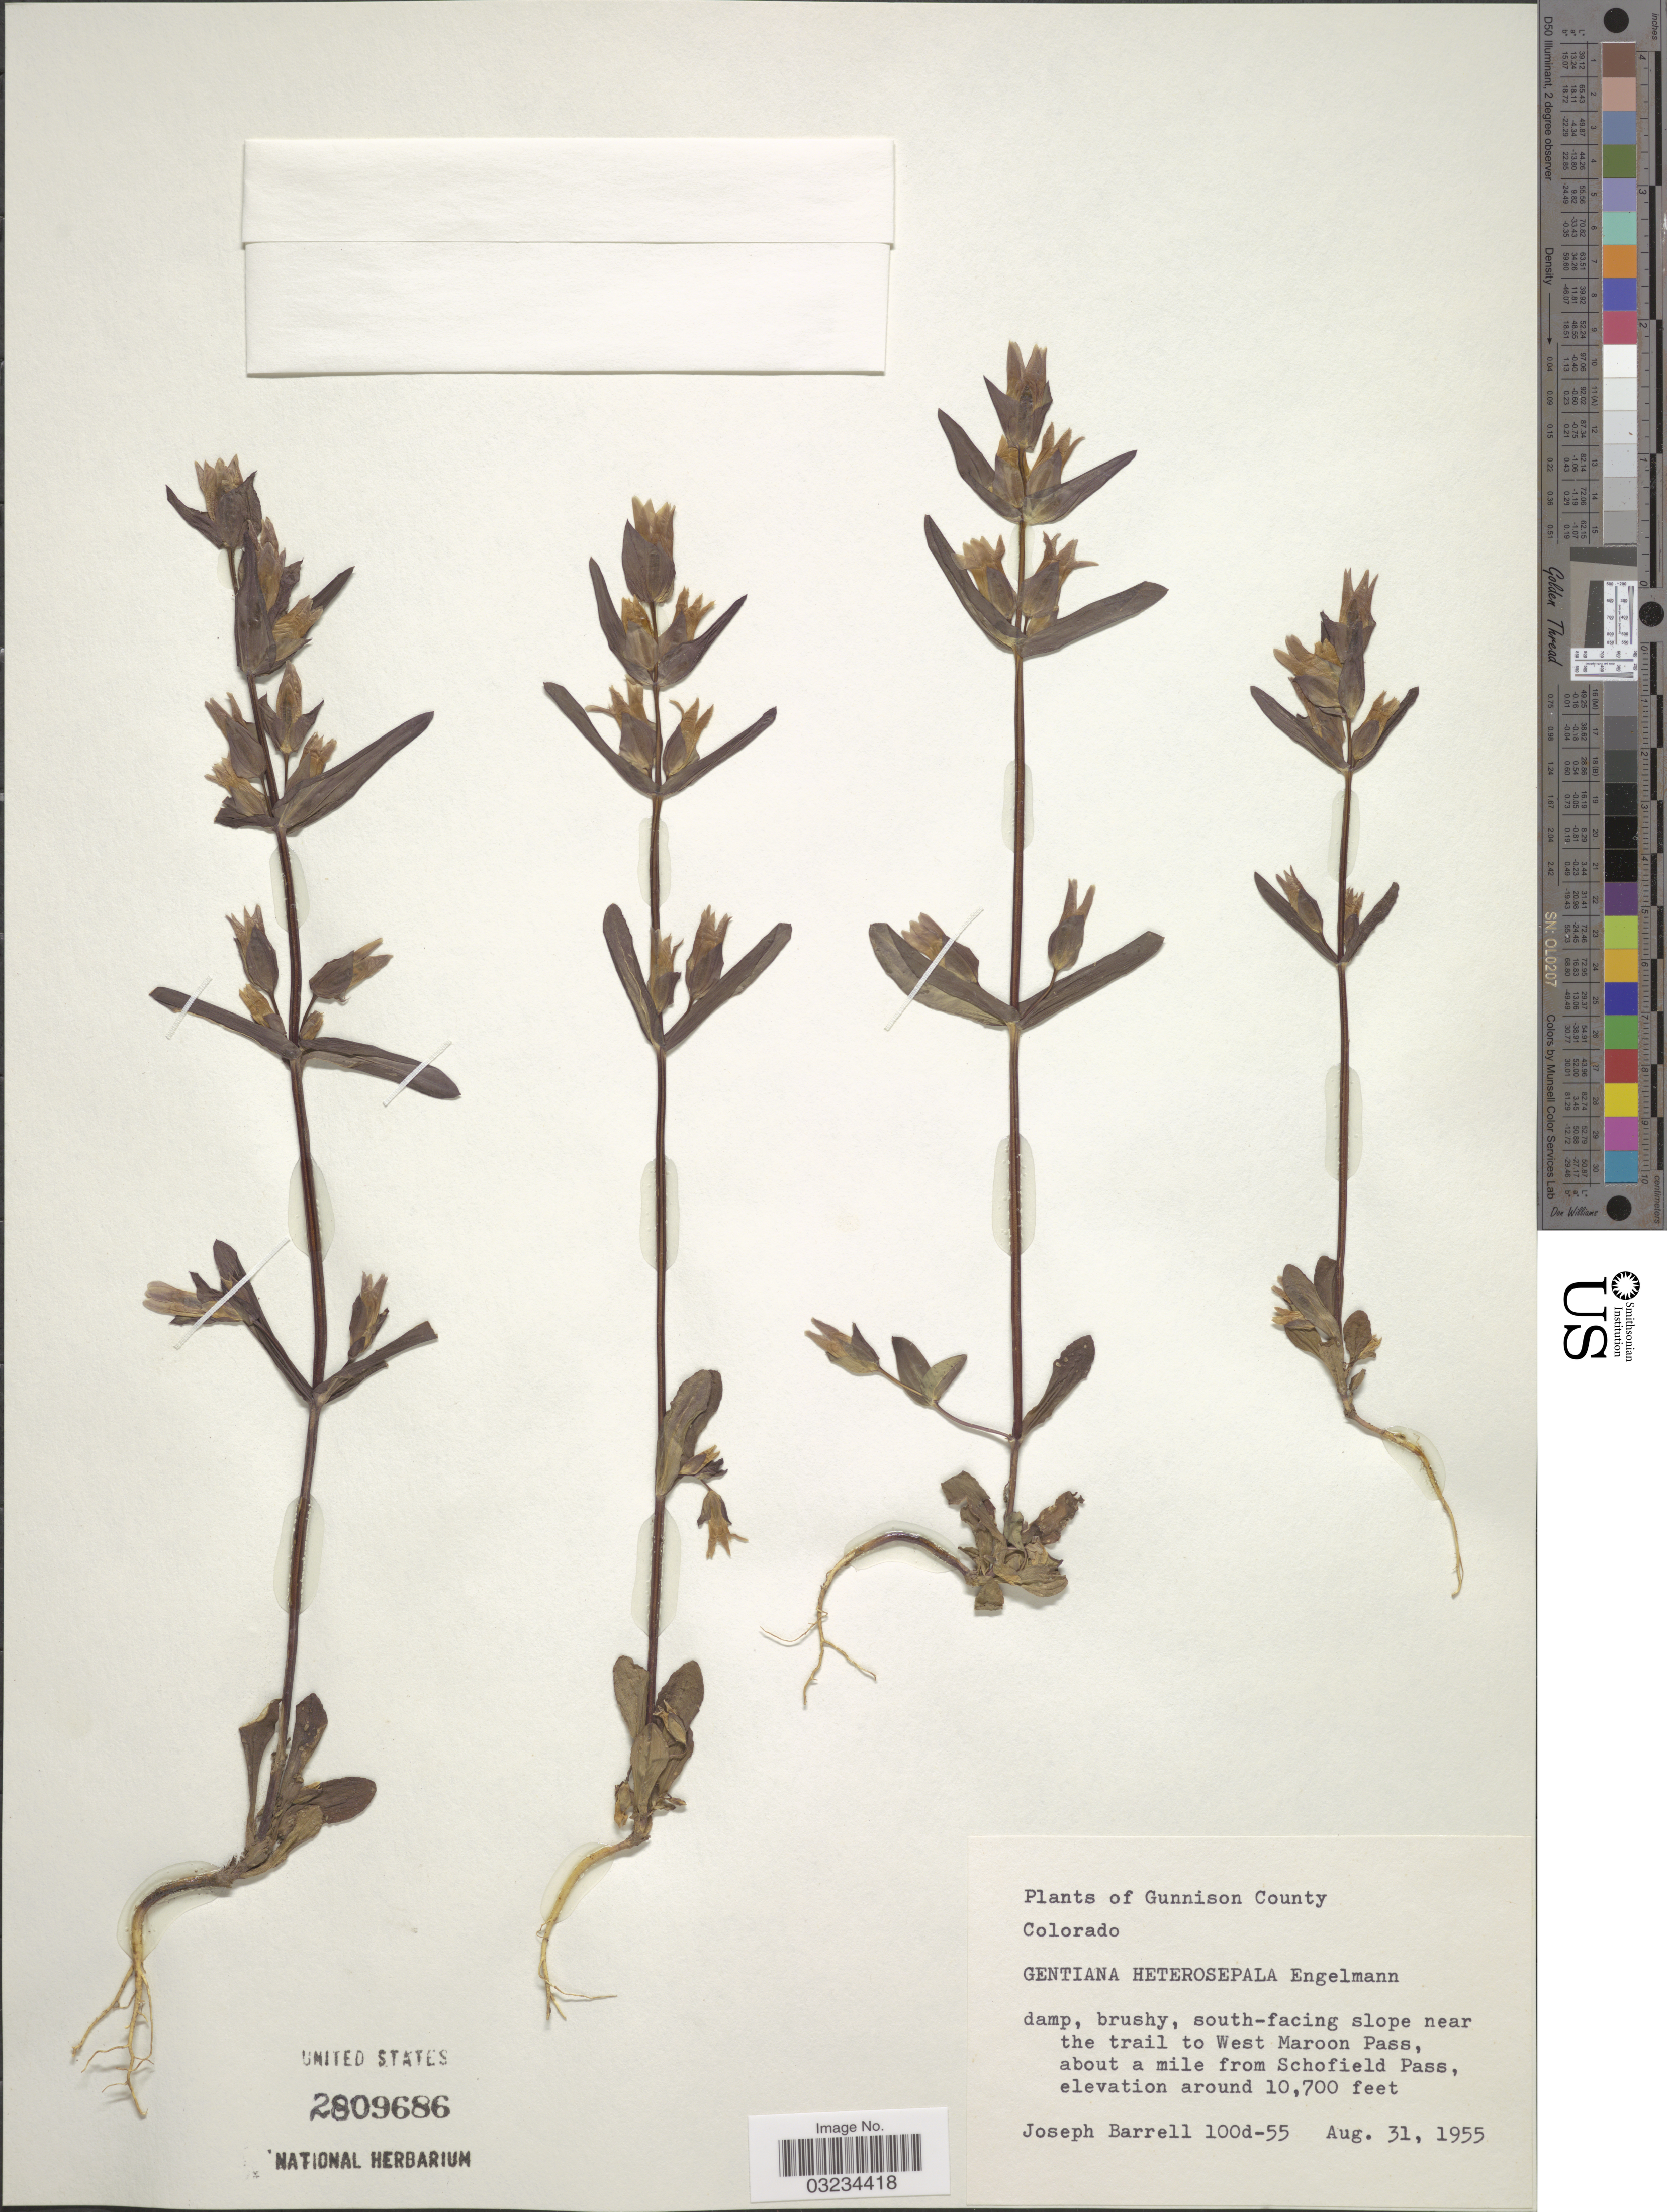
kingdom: Plantae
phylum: Tracheophyta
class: Magnoliopsida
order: Gentianales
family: Gentianaceae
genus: Gentiana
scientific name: Gentiana heterosepala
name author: Engelm.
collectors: J. Barrell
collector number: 100d-55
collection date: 1955-08-31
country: United States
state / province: Colorado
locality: Gunnison County. South-facing slope near the trail to West Maroon Pass, about a mile from Schofield Pass.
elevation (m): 3261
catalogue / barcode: US 2809686